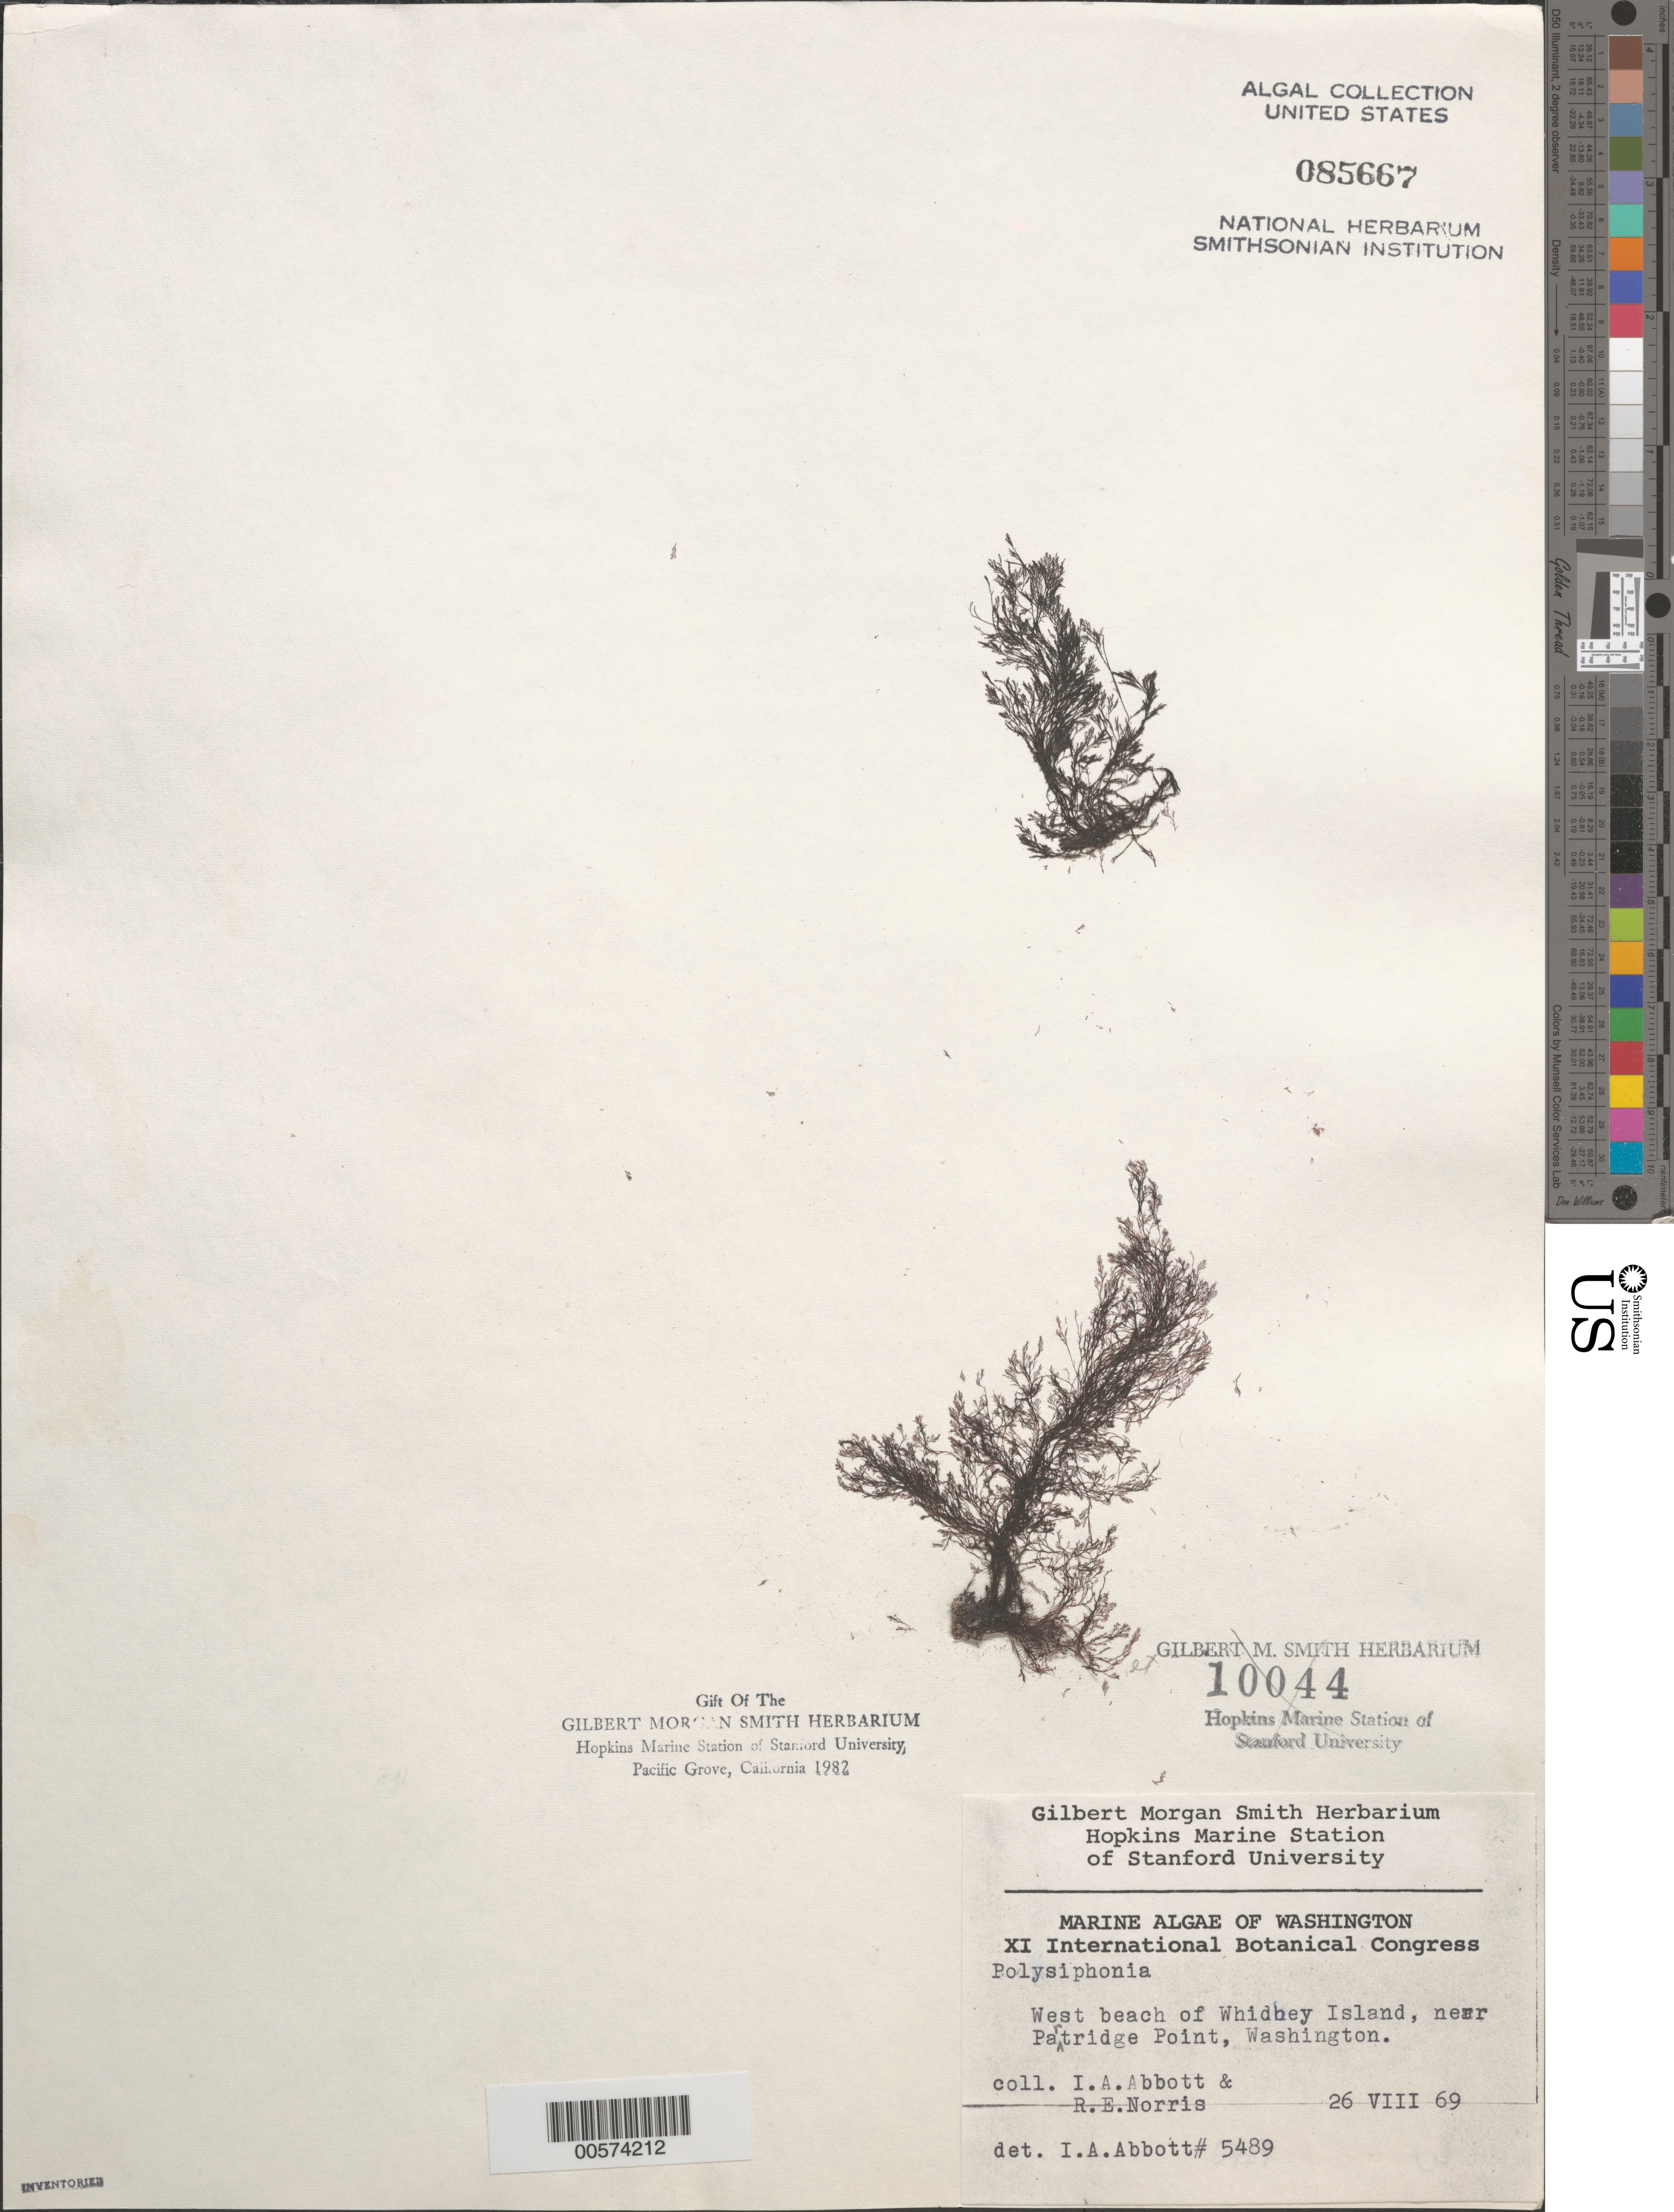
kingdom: Plantae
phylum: Rhodophyta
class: Florideophyceae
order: Ceramiales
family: Rhodomelaceae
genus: Polysiphonia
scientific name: Polysiphonia sp.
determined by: Abbott, Isabella A.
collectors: I. A. Abbott & R. E. Norris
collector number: IAA 5489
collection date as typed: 26 Aug 1969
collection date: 1969-08-26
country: United States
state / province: Washington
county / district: Island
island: Whidbey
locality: West Beach near Partridge Point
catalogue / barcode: US 85667